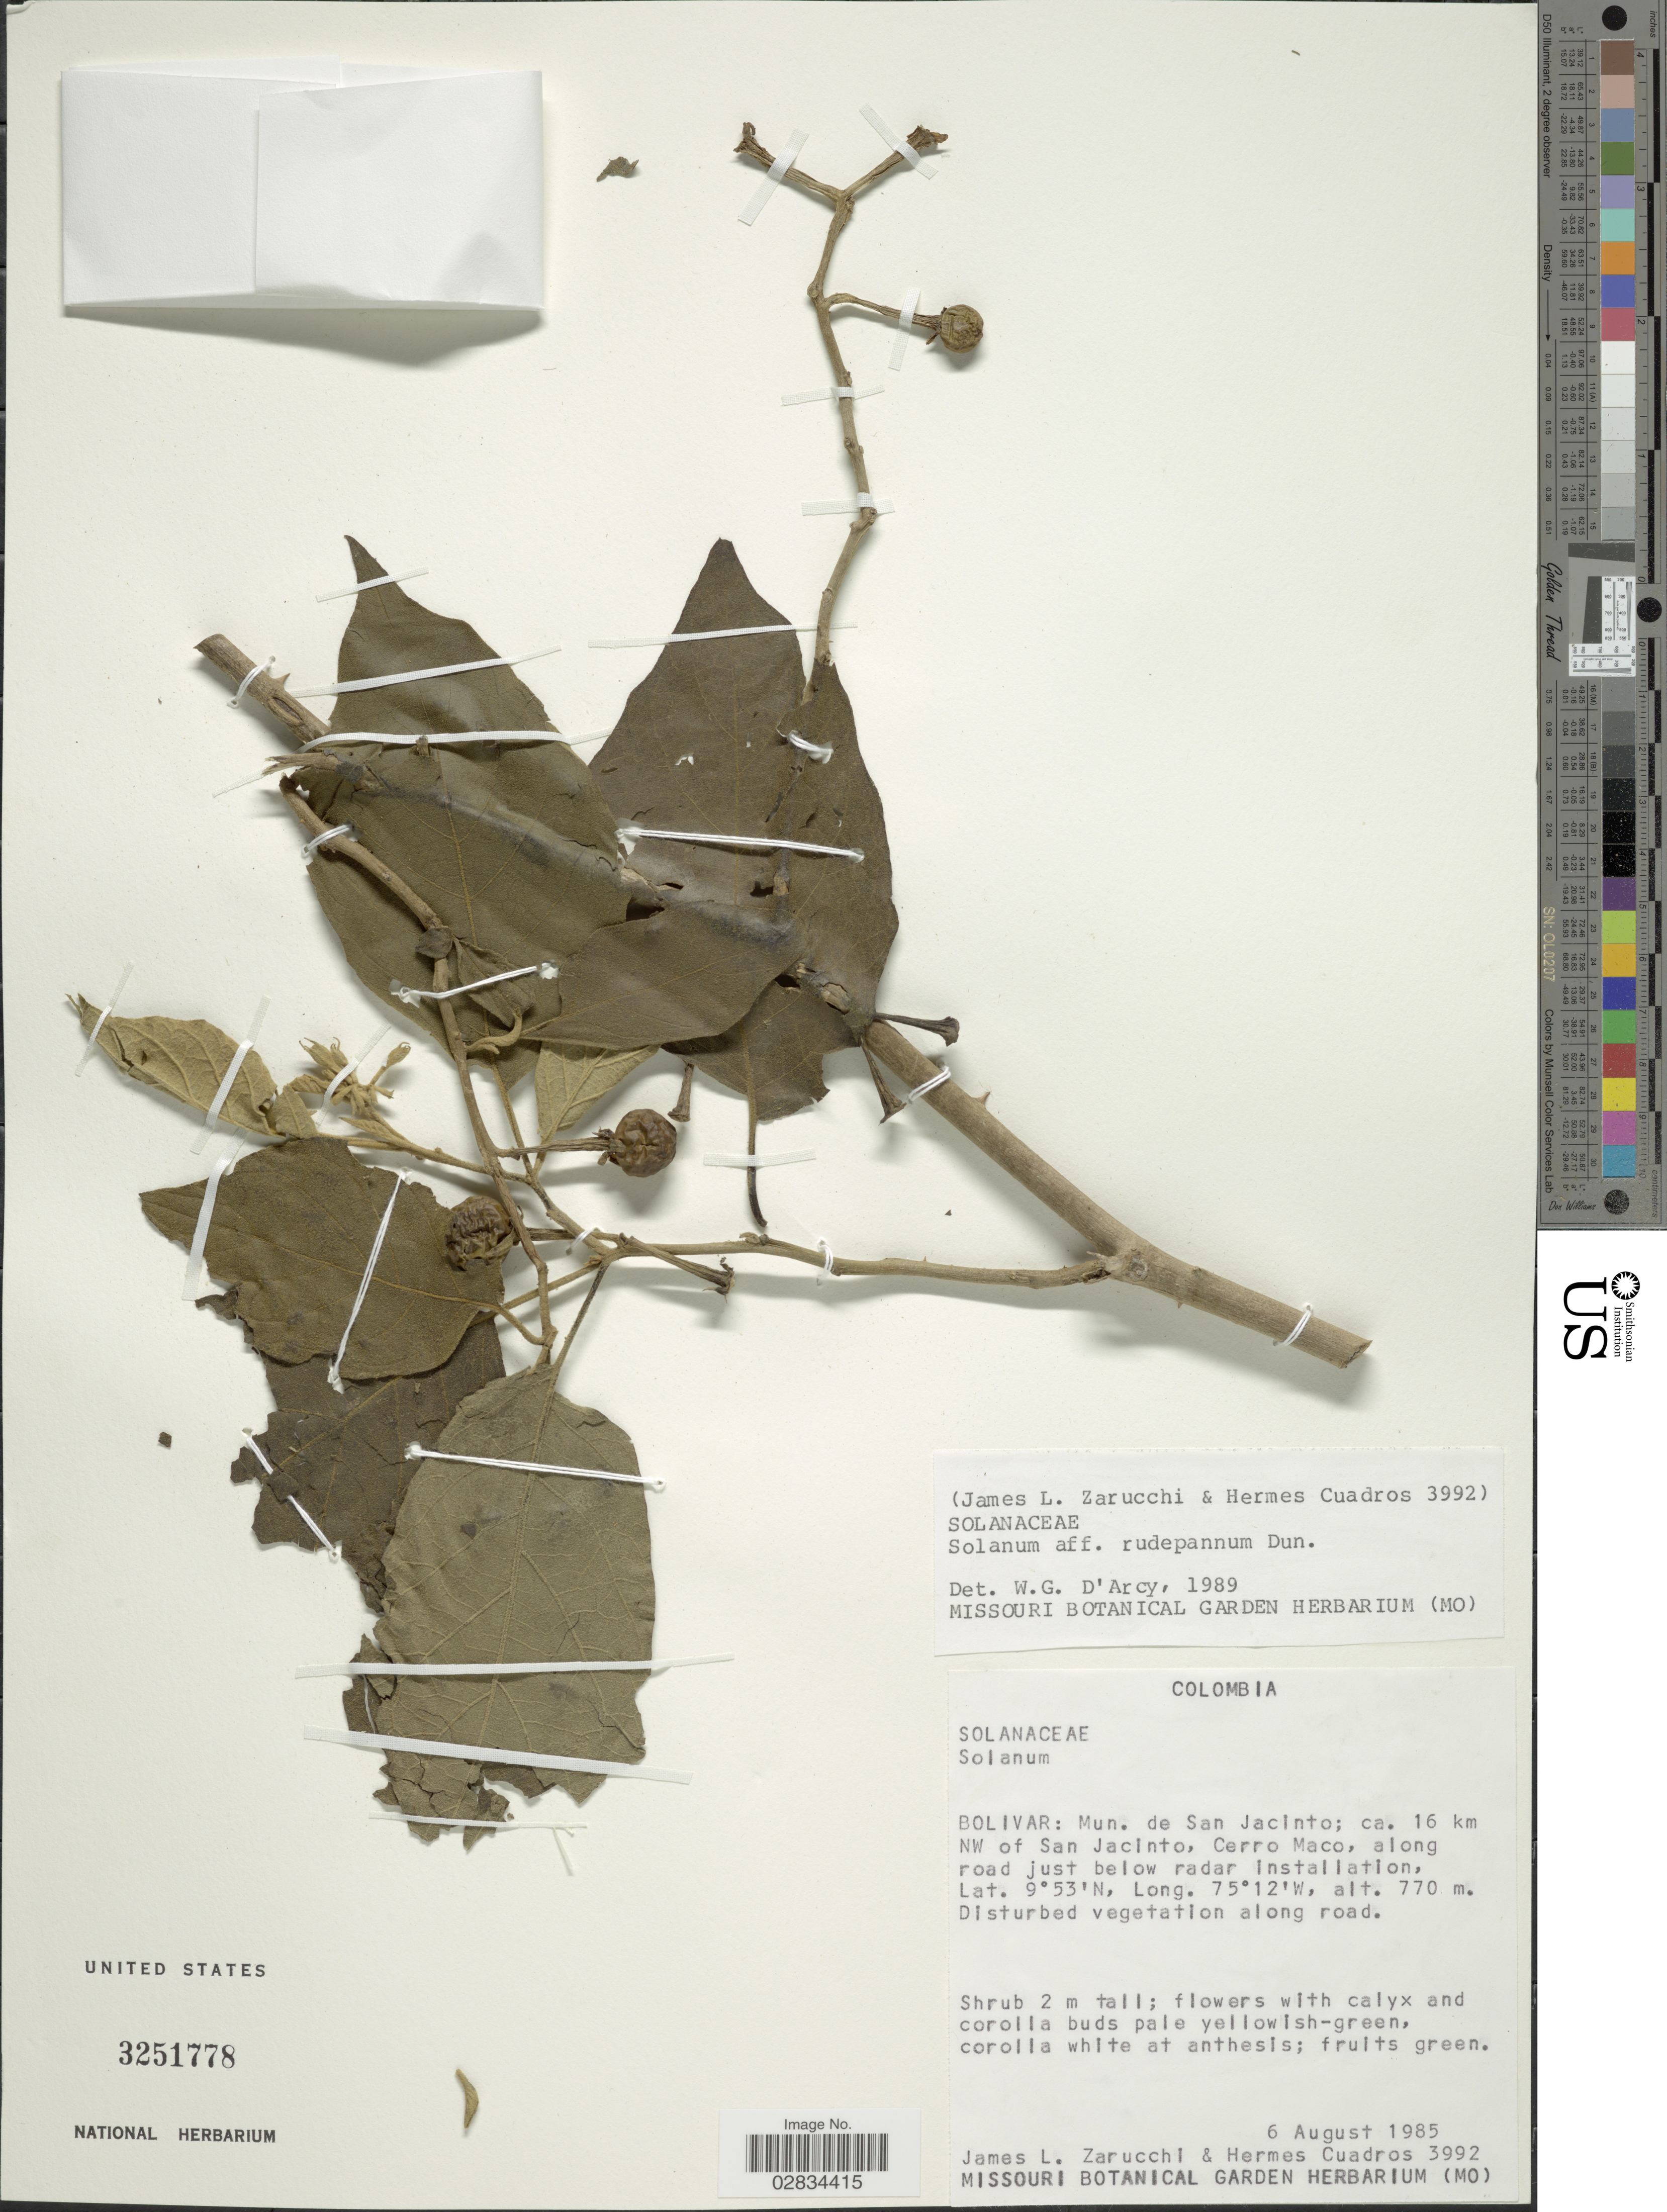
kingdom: Plantae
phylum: Tracheophyta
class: Magnoliopsida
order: Solanales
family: Solanaceae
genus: Solanum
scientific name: Solanum rudepannum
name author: Dunal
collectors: J. L. Zarucchi & H. Cuadros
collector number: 3992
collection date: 1985-08-06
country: Colombia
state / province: Bolívar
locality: Bolivar: Mun. de San Jacinto; ca. 16 km NW of San Jacinto, Cerro Maco, along road just below radar installation.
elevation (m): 770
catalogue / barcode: US 3251778